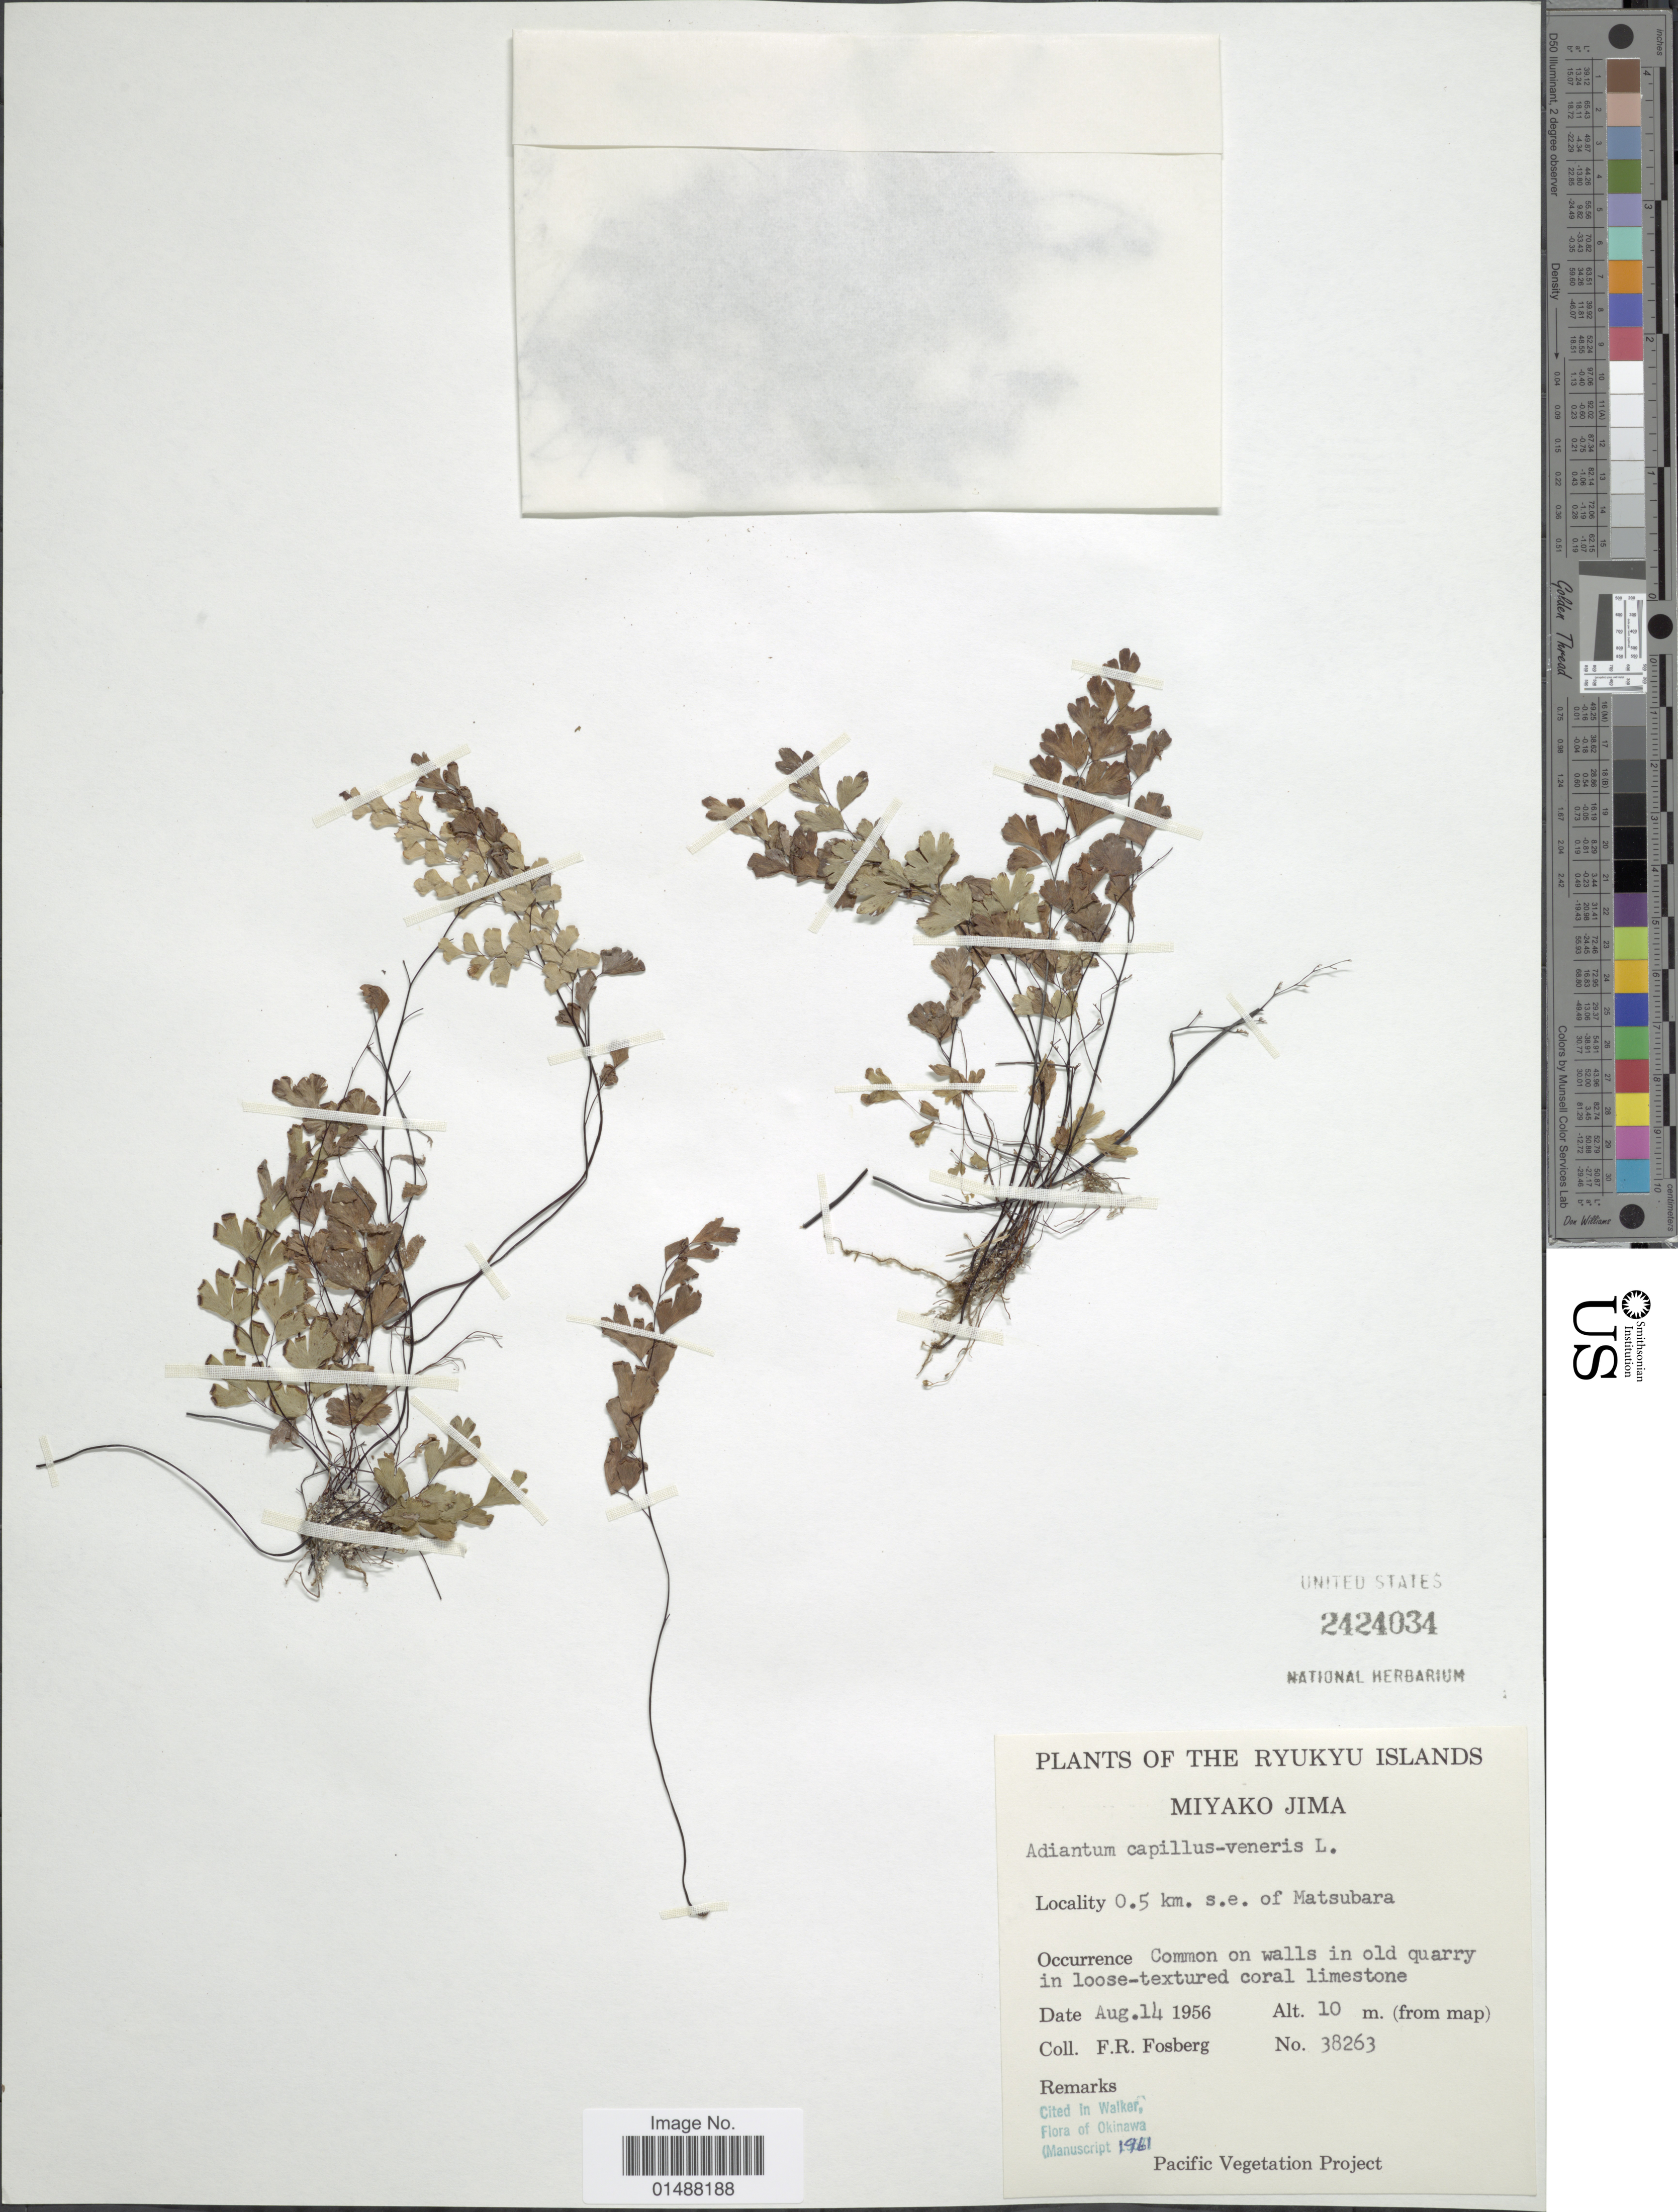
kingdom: Plantae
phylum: Tracheophyta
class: Polypodiopsida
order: Polypodiales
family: Pteridaceae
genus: Adiantum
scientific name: Adiantum capillus-veneris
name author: L.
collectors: F. R. Fosberg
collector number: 38263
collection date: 1956-08-14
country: Japan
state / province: Okinawa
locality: Ryukyu Islands, Miyako Jima, 0.5 km. s.e. of Matsubara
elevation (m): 10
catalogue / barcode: US 2424034